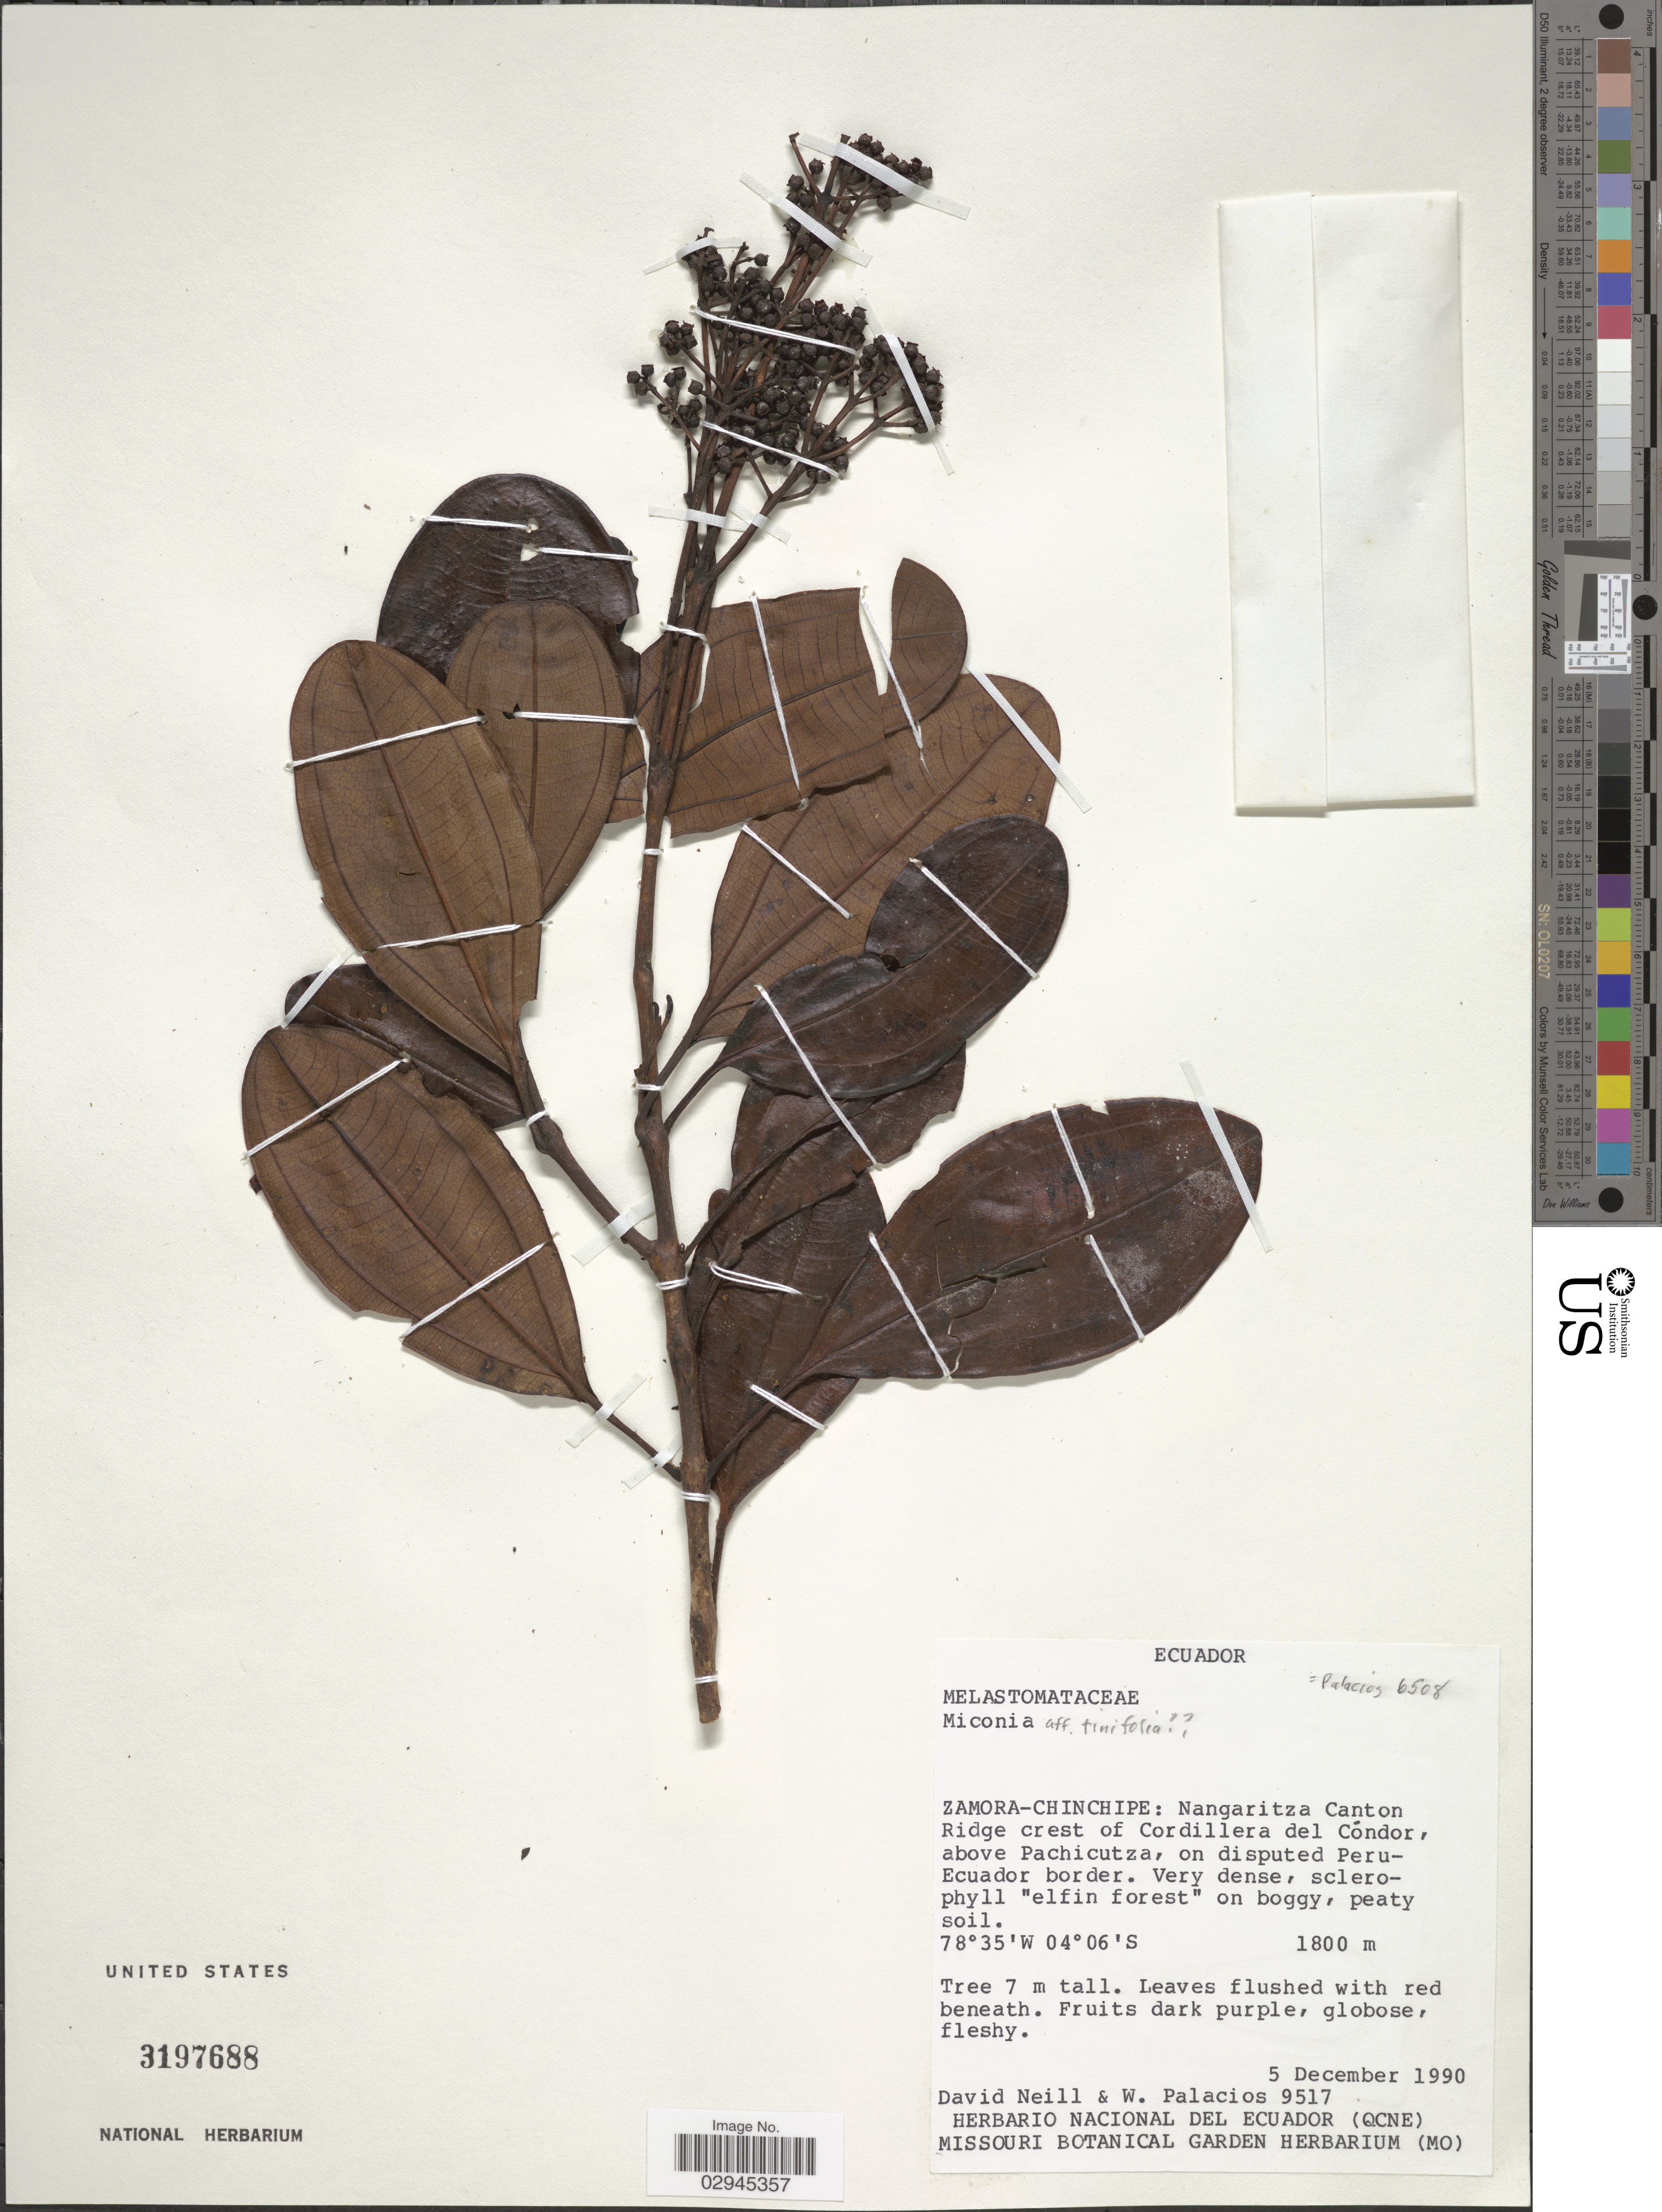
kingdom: Plantae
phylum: Tracheophyta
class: Magnoliopsida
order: Myrtales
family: Melastomataceae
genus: Miconia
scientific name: Miconia sp.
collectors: D. Neill & W. Palacios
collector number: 9517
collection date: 1990-12-05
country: Ecuador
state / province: Zamora-Chinchipe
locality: Nangaritza Canton. Ridge forest of Cordillera del Cóndor, above Pachicutza, on disputed Peru-Ecuador border.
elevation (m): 1800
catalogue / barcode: US 3197688